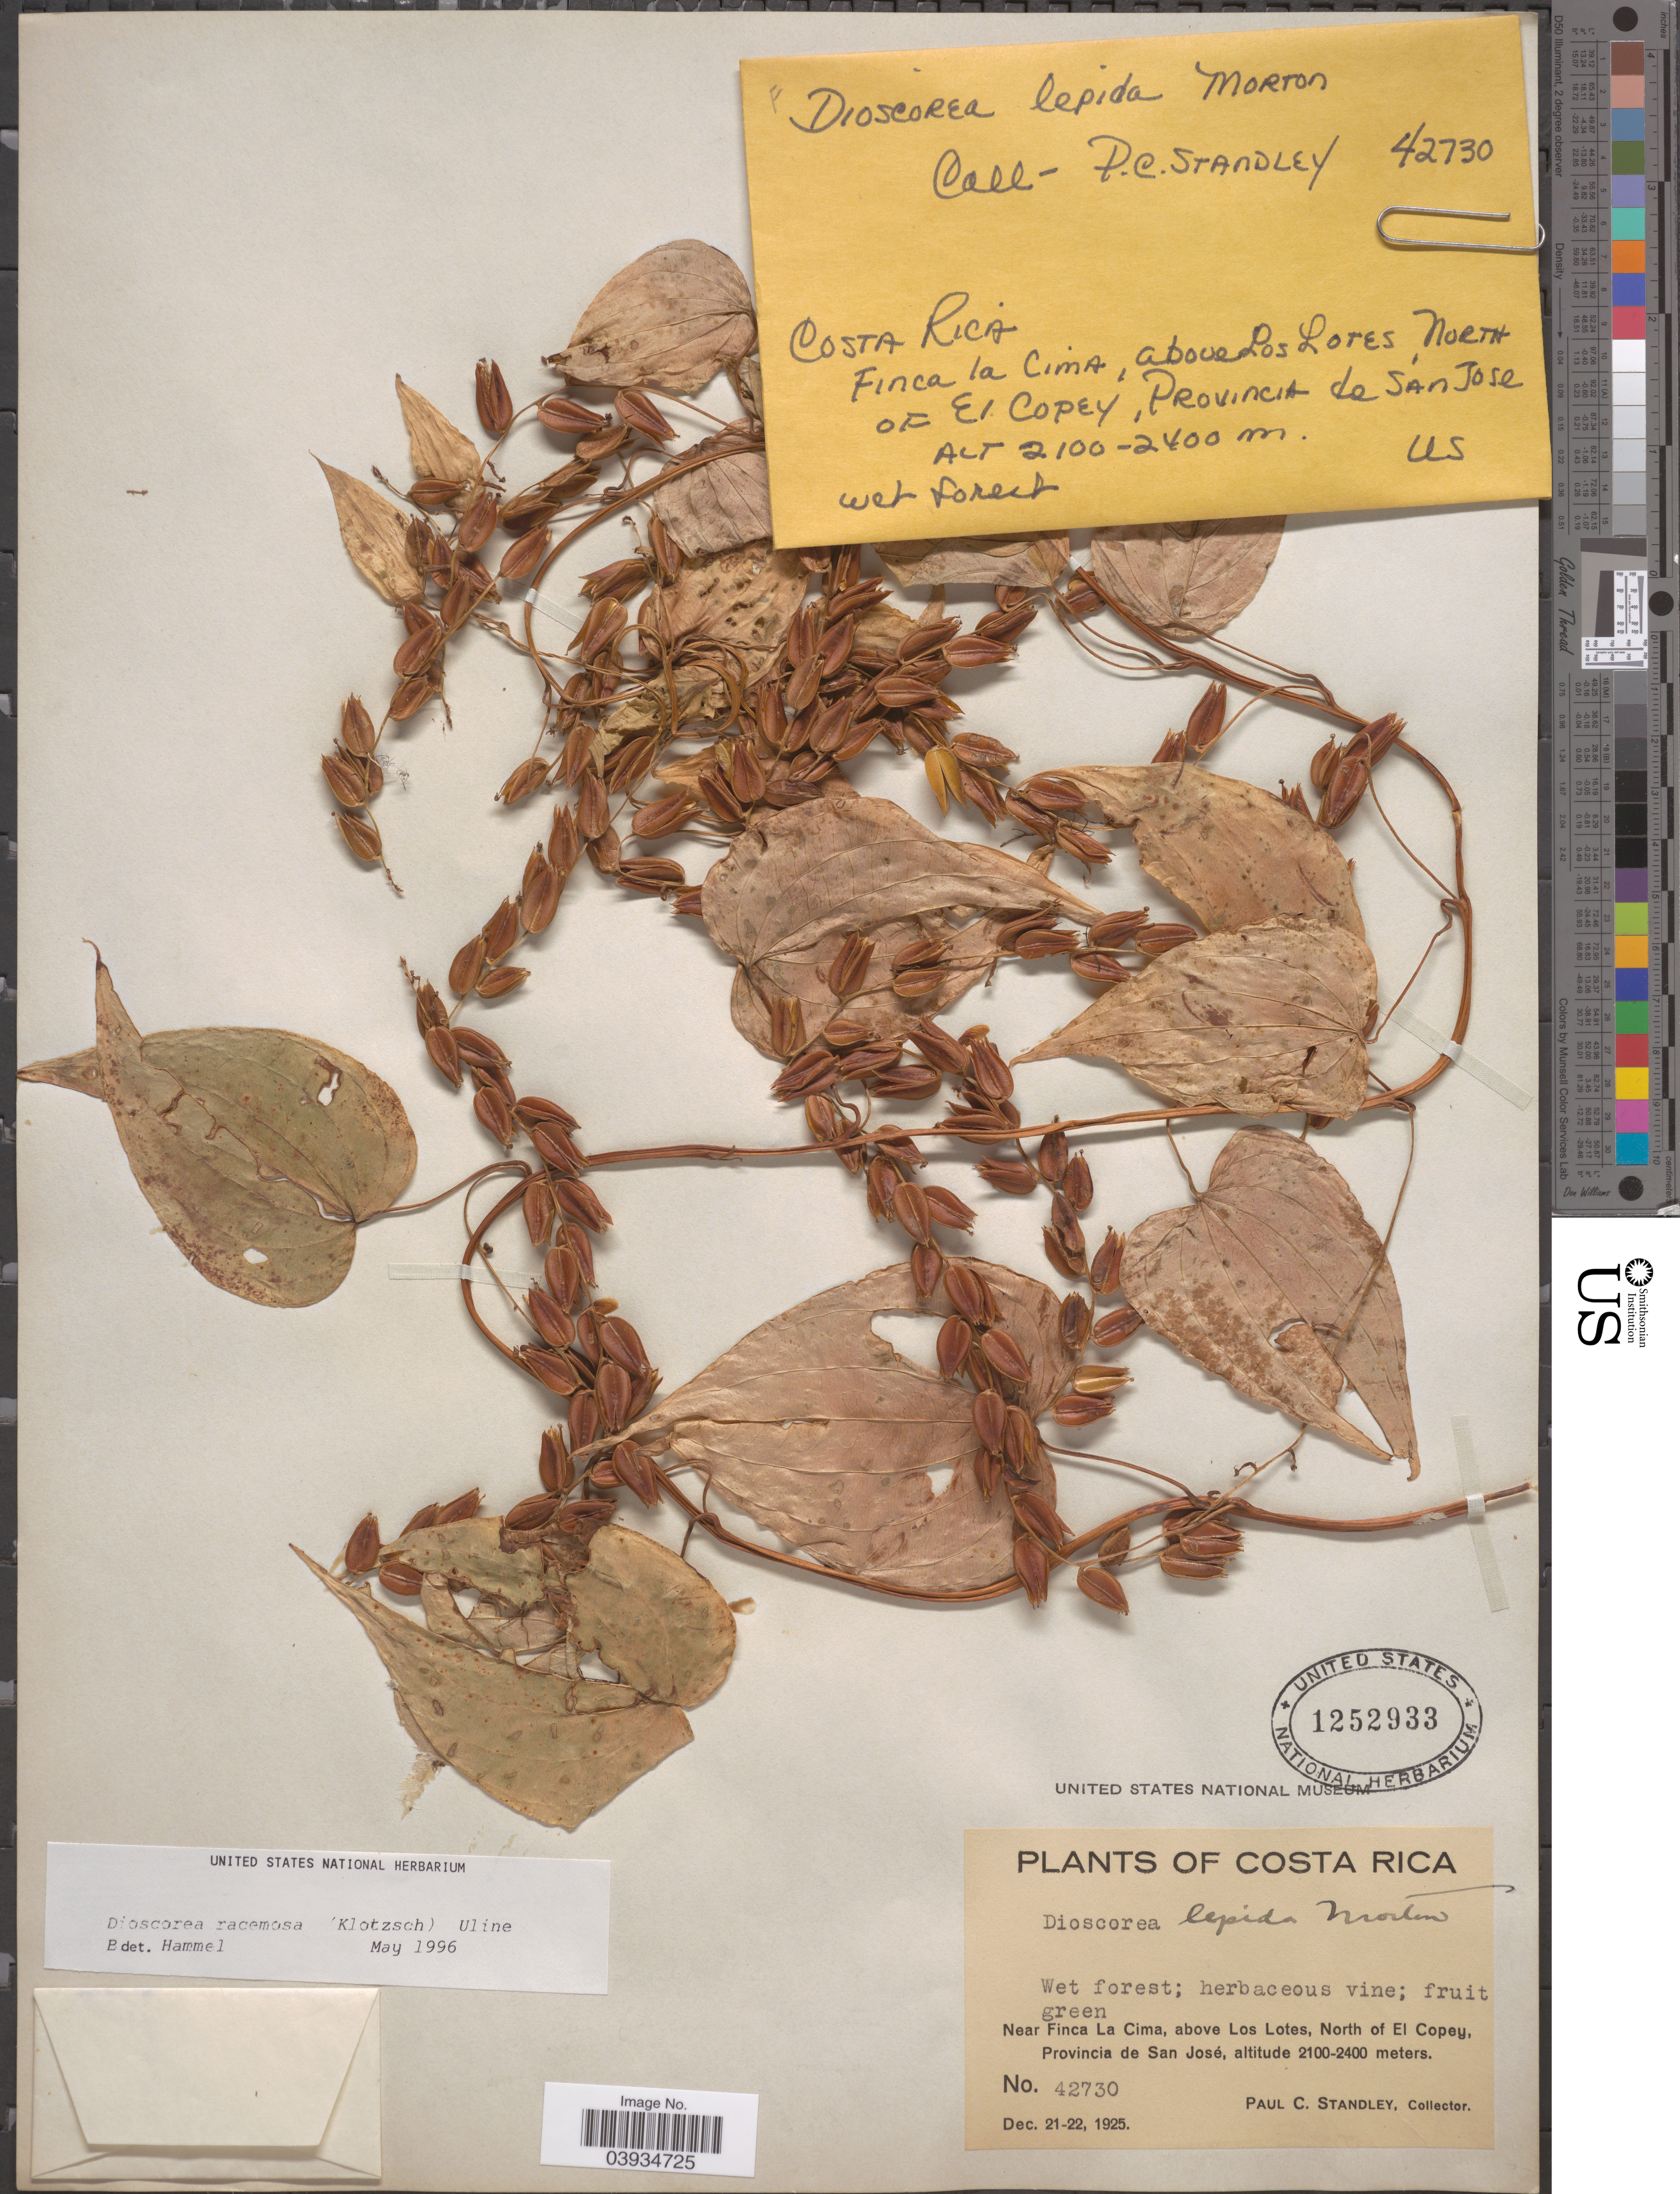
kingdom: Plantae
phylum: Tracheophyta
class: Liliopsida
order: Dioscoreales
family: Dioscoreaceae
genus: Dioscorea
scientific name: Dioscorea racemosa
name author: Rusby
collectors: P. C. Standley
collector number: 42730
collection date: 1925-12-21/1925-12-22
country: Costa Rica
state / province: San José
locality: Near Finca La Cima, above Los Lotes, North of El Copey.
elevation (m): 2100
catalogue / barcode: US 1252933